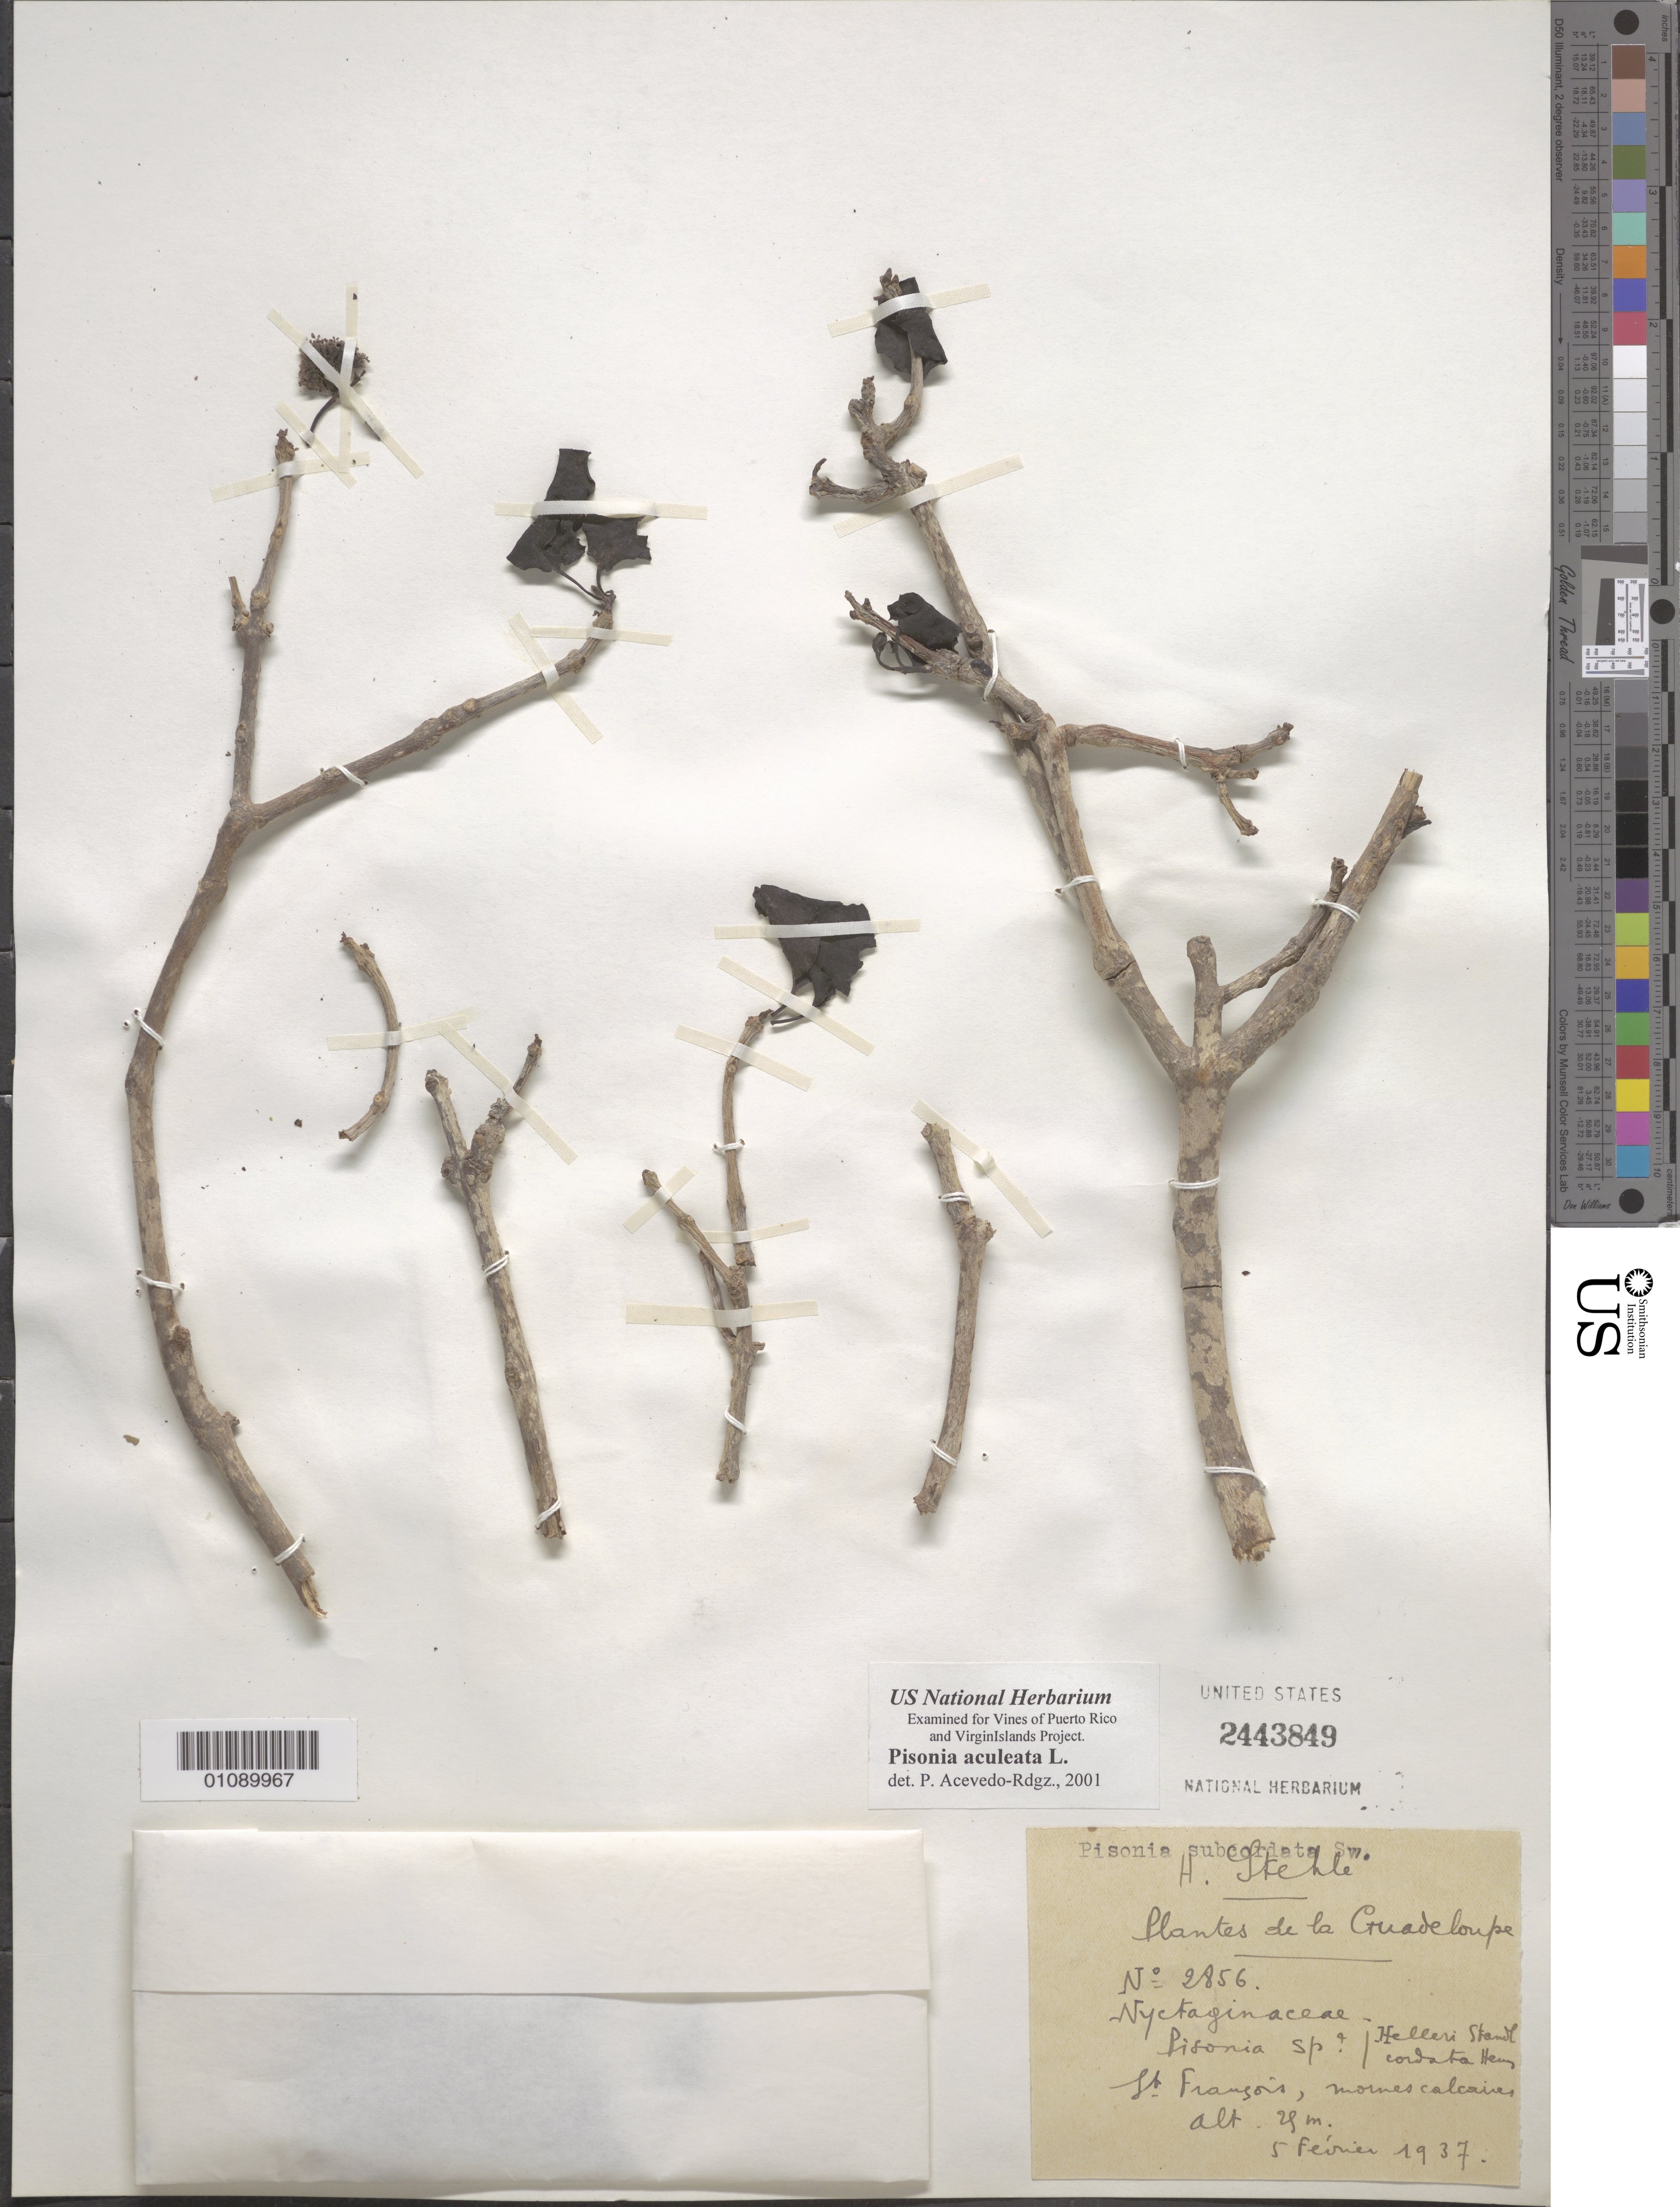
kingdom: Plantae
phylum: Tracheophyta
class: Magnoliopsida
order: Caryophyllales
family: Nyctaginaceae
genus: Pisonia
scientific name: Pisonia aculeata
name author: L.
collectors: H. Stehlé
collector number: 2856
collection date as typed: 05 Feb 1937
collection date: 1937-02-05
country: Guadeloupe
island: Grande Terre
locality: St Francois, mornes calcaires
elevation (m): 25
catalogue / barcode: US 2443849